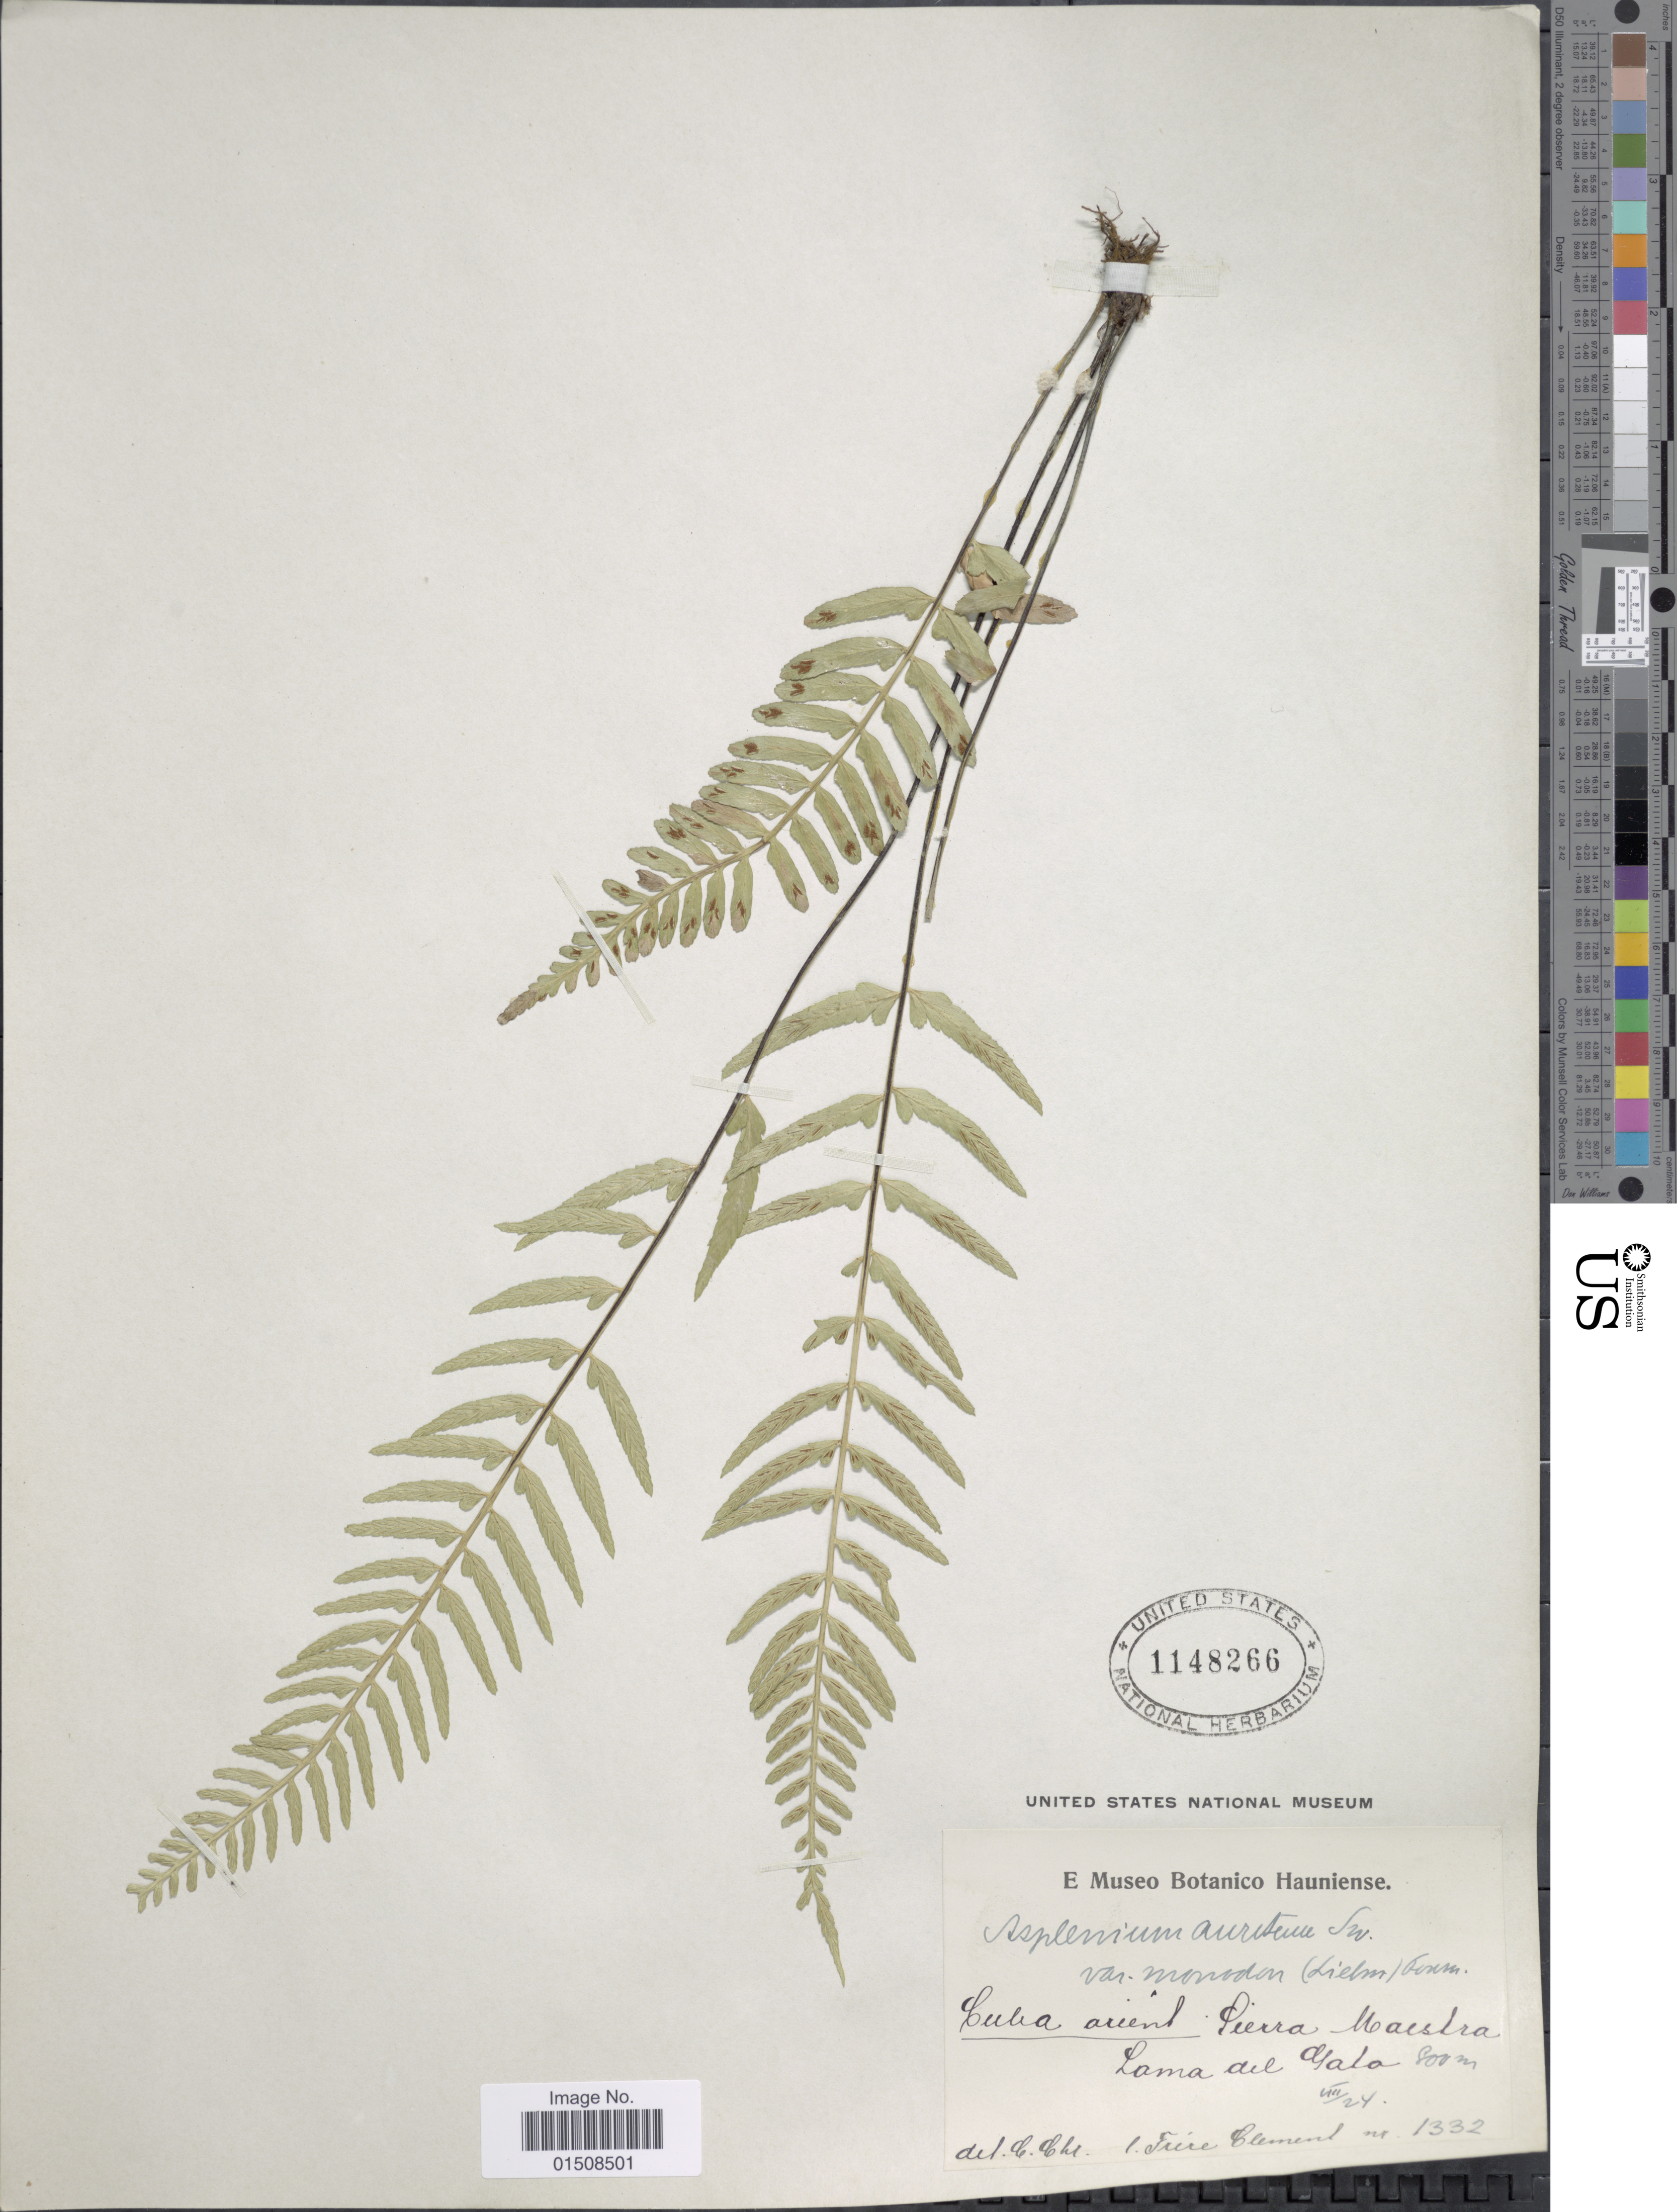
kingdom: Plantae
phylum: Tracheophyta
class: Polypodiopsida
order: Polypodiales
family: Aspleniaceae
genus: Asplenium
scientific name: Asplenium auritum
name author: Sw.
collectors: B. Clement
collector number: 1332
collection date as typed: Transcribed d/m/y: /8/24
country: Cuba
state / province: Oriente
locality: Sierra Maestra, Loma del Gato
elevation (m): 800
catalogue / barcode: US 1148266